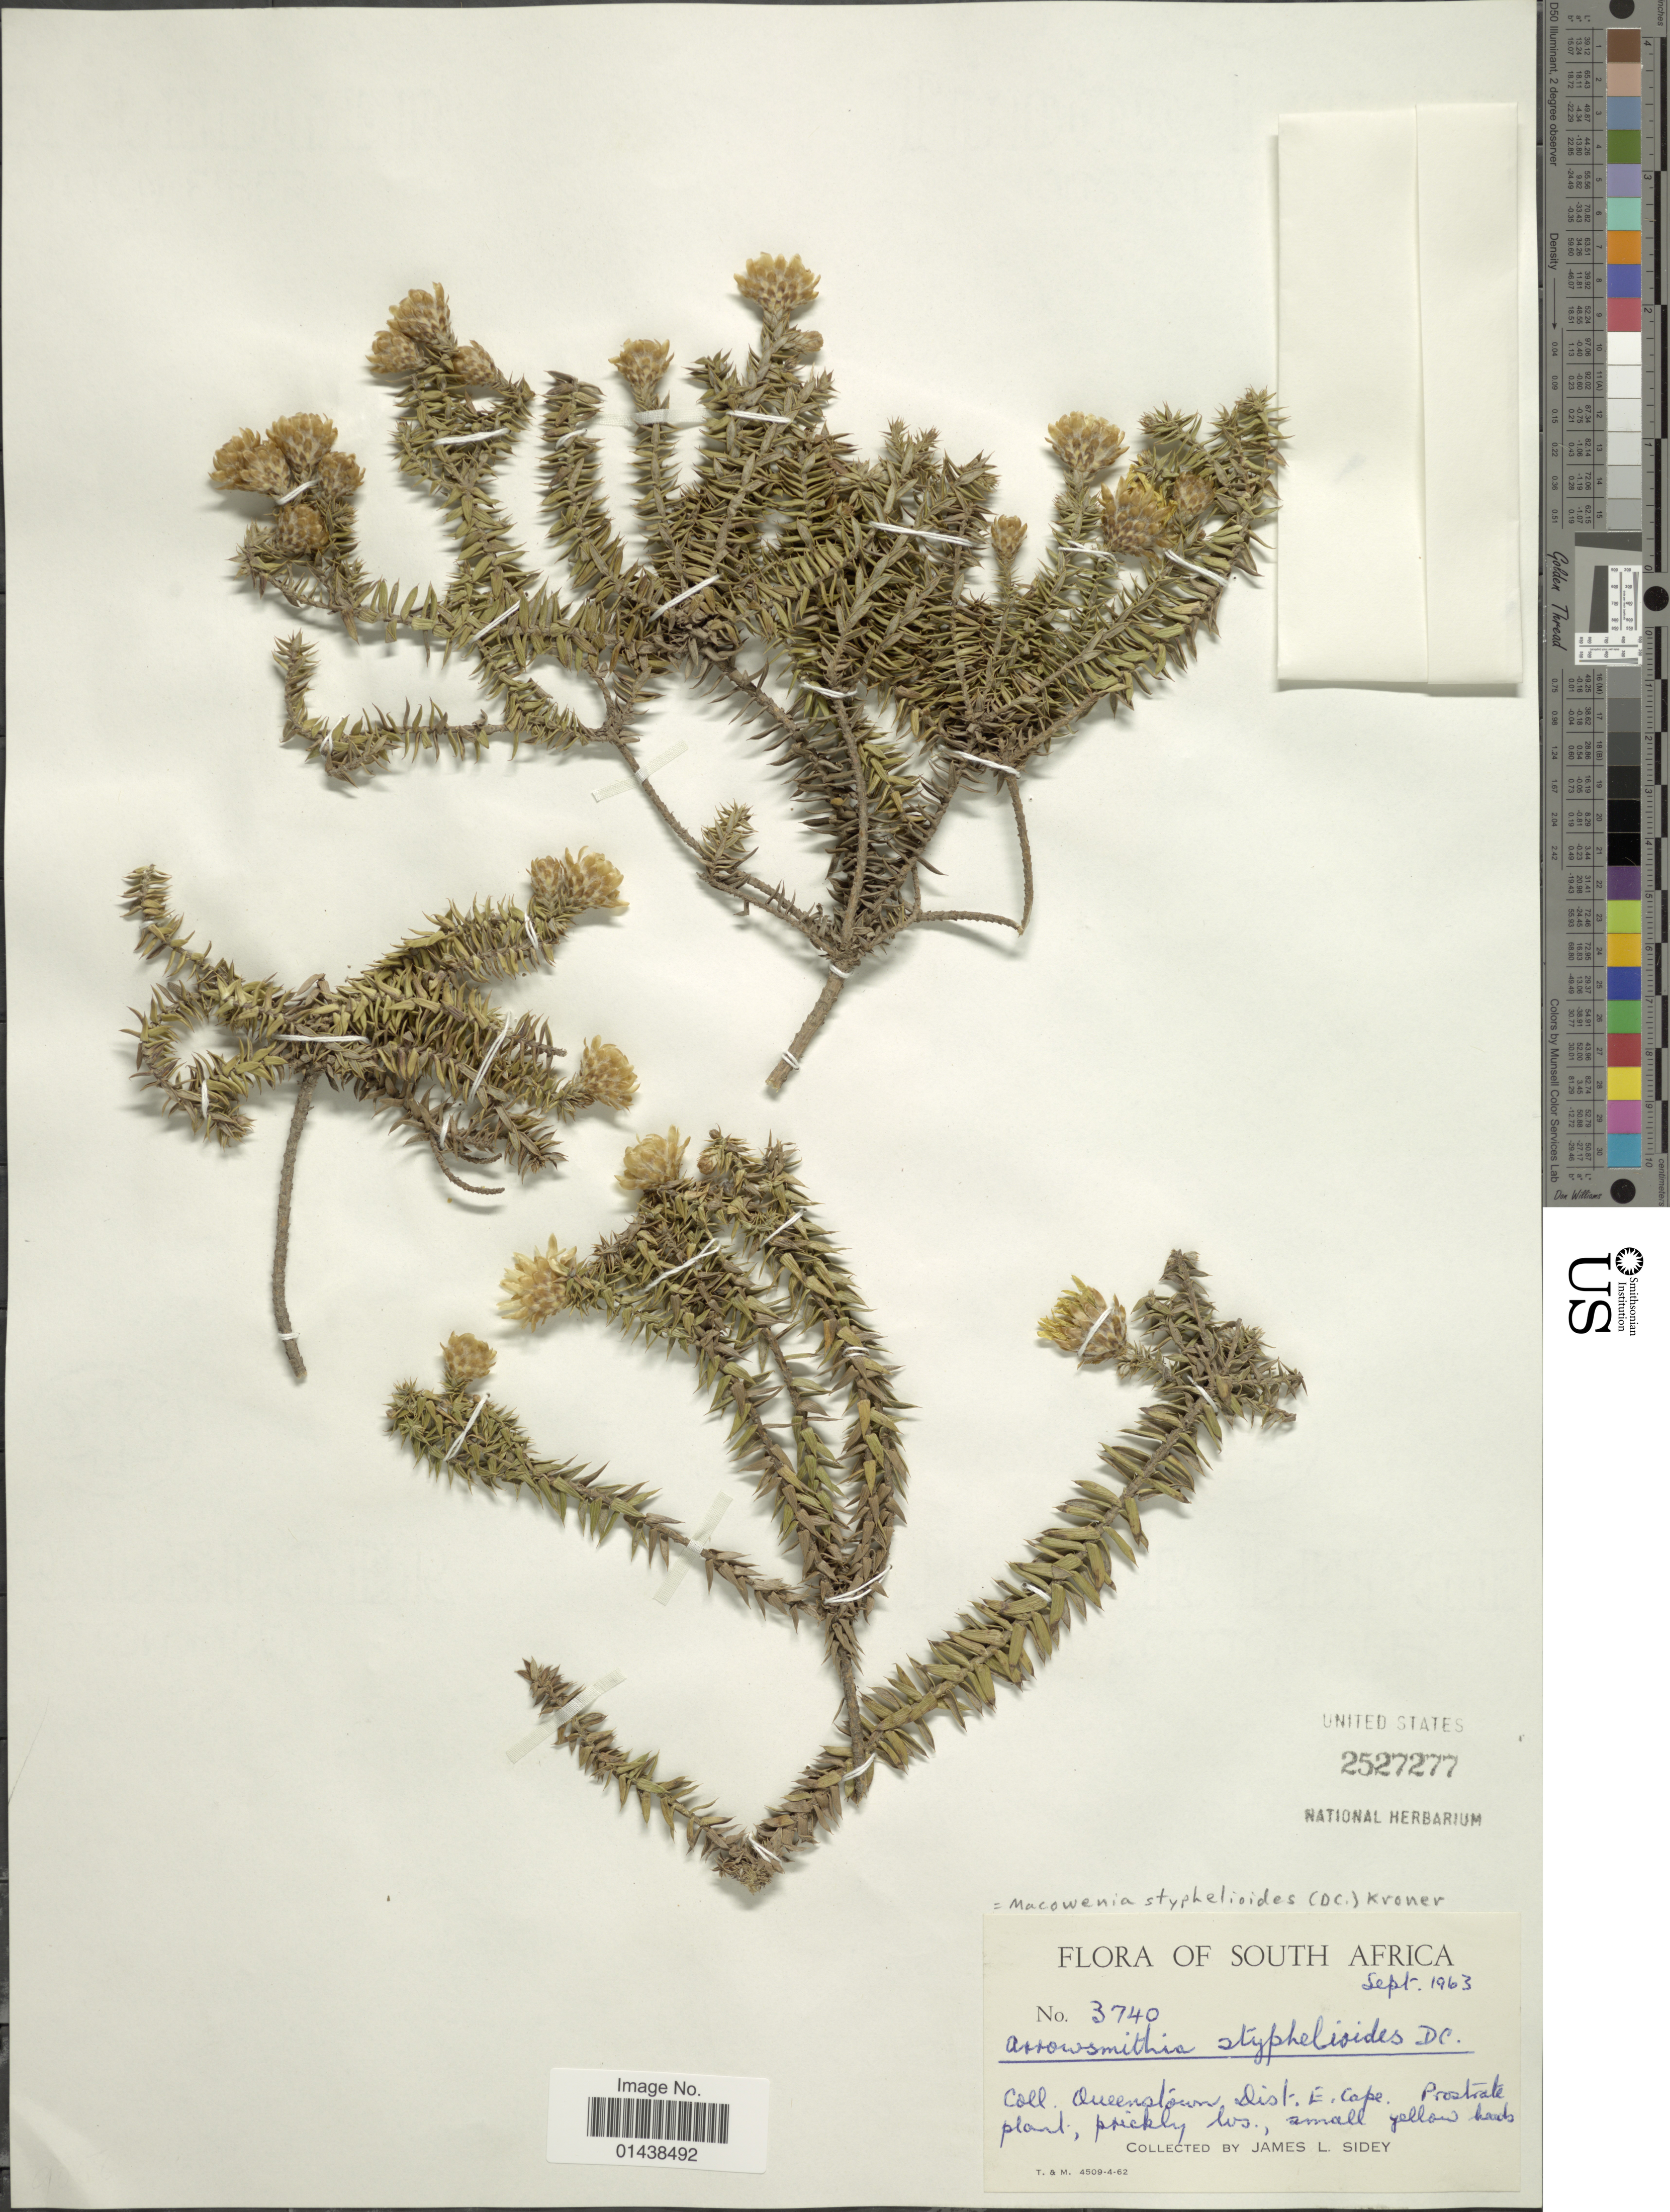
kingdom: Plantae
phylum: Tracheophyta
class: Magnoliopsida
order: Asterales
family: Asteraceae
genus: Arrowsmithia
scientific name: Arrowsmithia styphelioides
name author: (DC.) Kroner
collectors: J. L. Sidey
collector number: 3740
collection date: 1963-09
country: South Africa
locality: Queenstown, Dist. E. Cape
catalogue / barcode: US 2527277